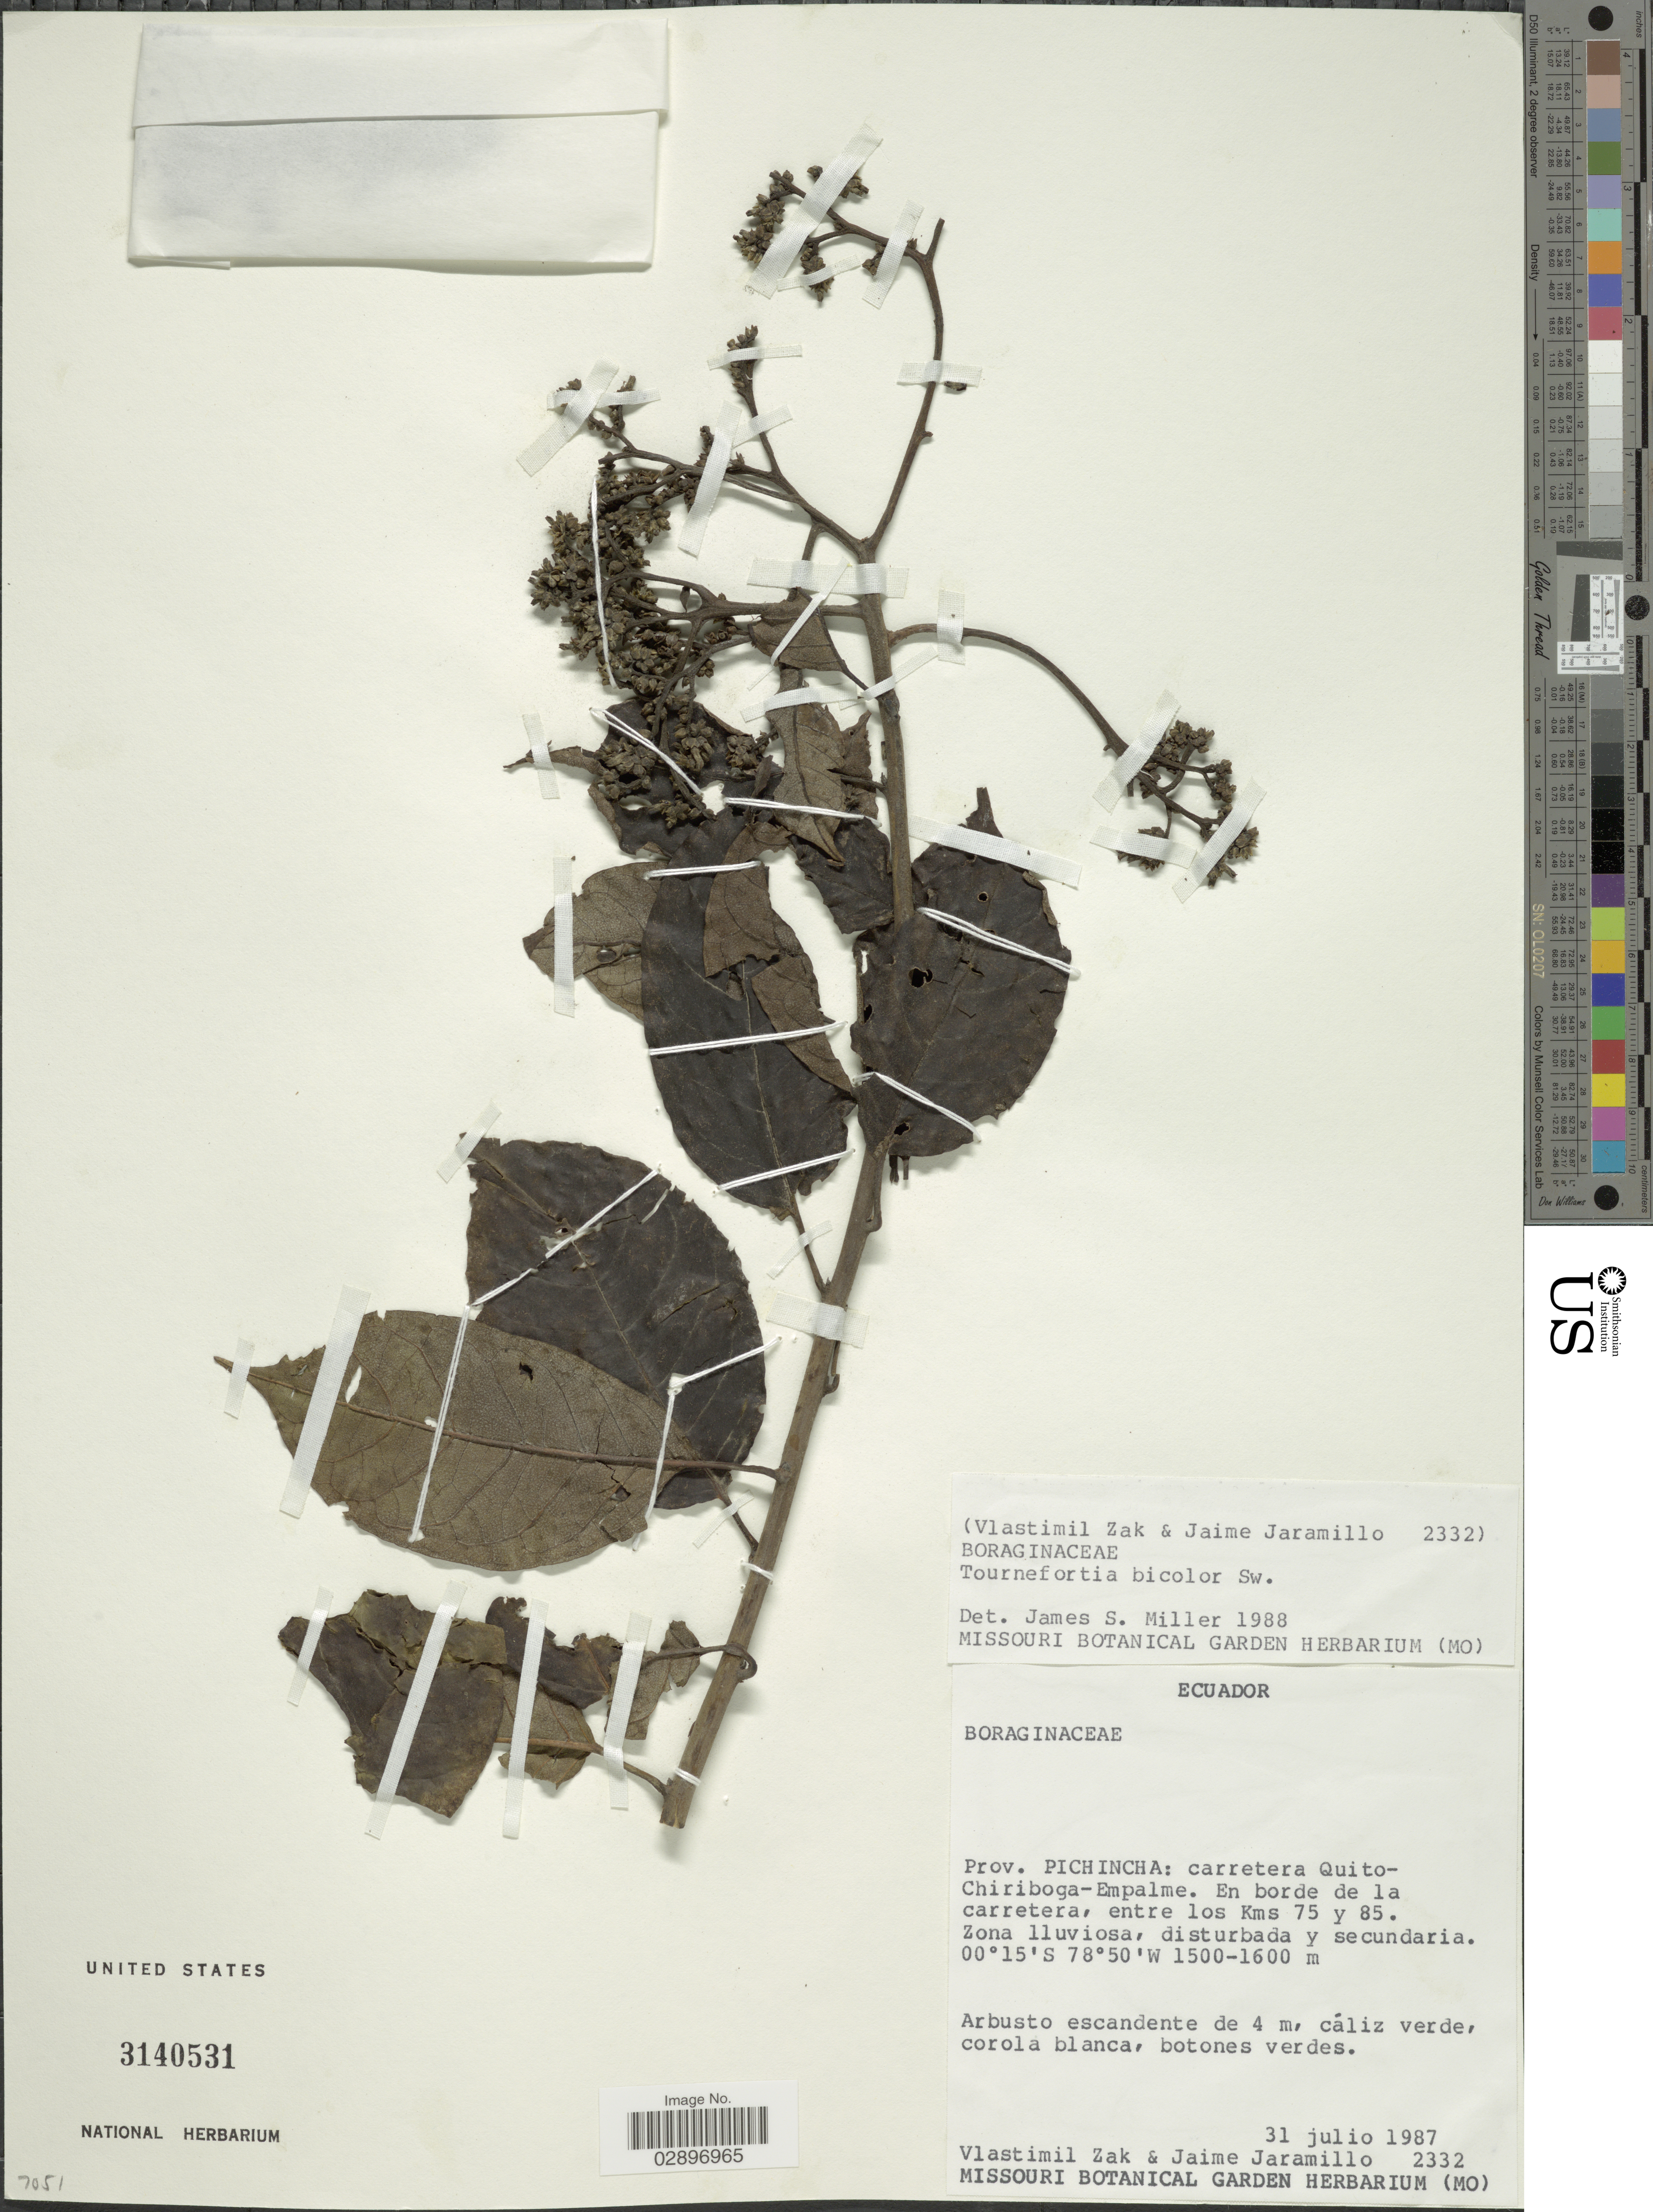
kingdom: Plantae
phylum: Tracheophyta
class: Magnoliopsida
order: Boraginales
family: Heliotropiaceae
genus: Tournefortia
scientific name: Tournefortia bicolor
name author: Sw.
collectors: V. Zak & J. Jaramillo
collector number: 2332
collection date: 1987-07-31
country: Ecuador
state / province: Pichincha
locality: Carretera Quito-Chiriboga-Empalme. En borde de la carretera, entre los Kms 75 y 85.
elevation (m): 1500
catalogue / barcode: US 3140531